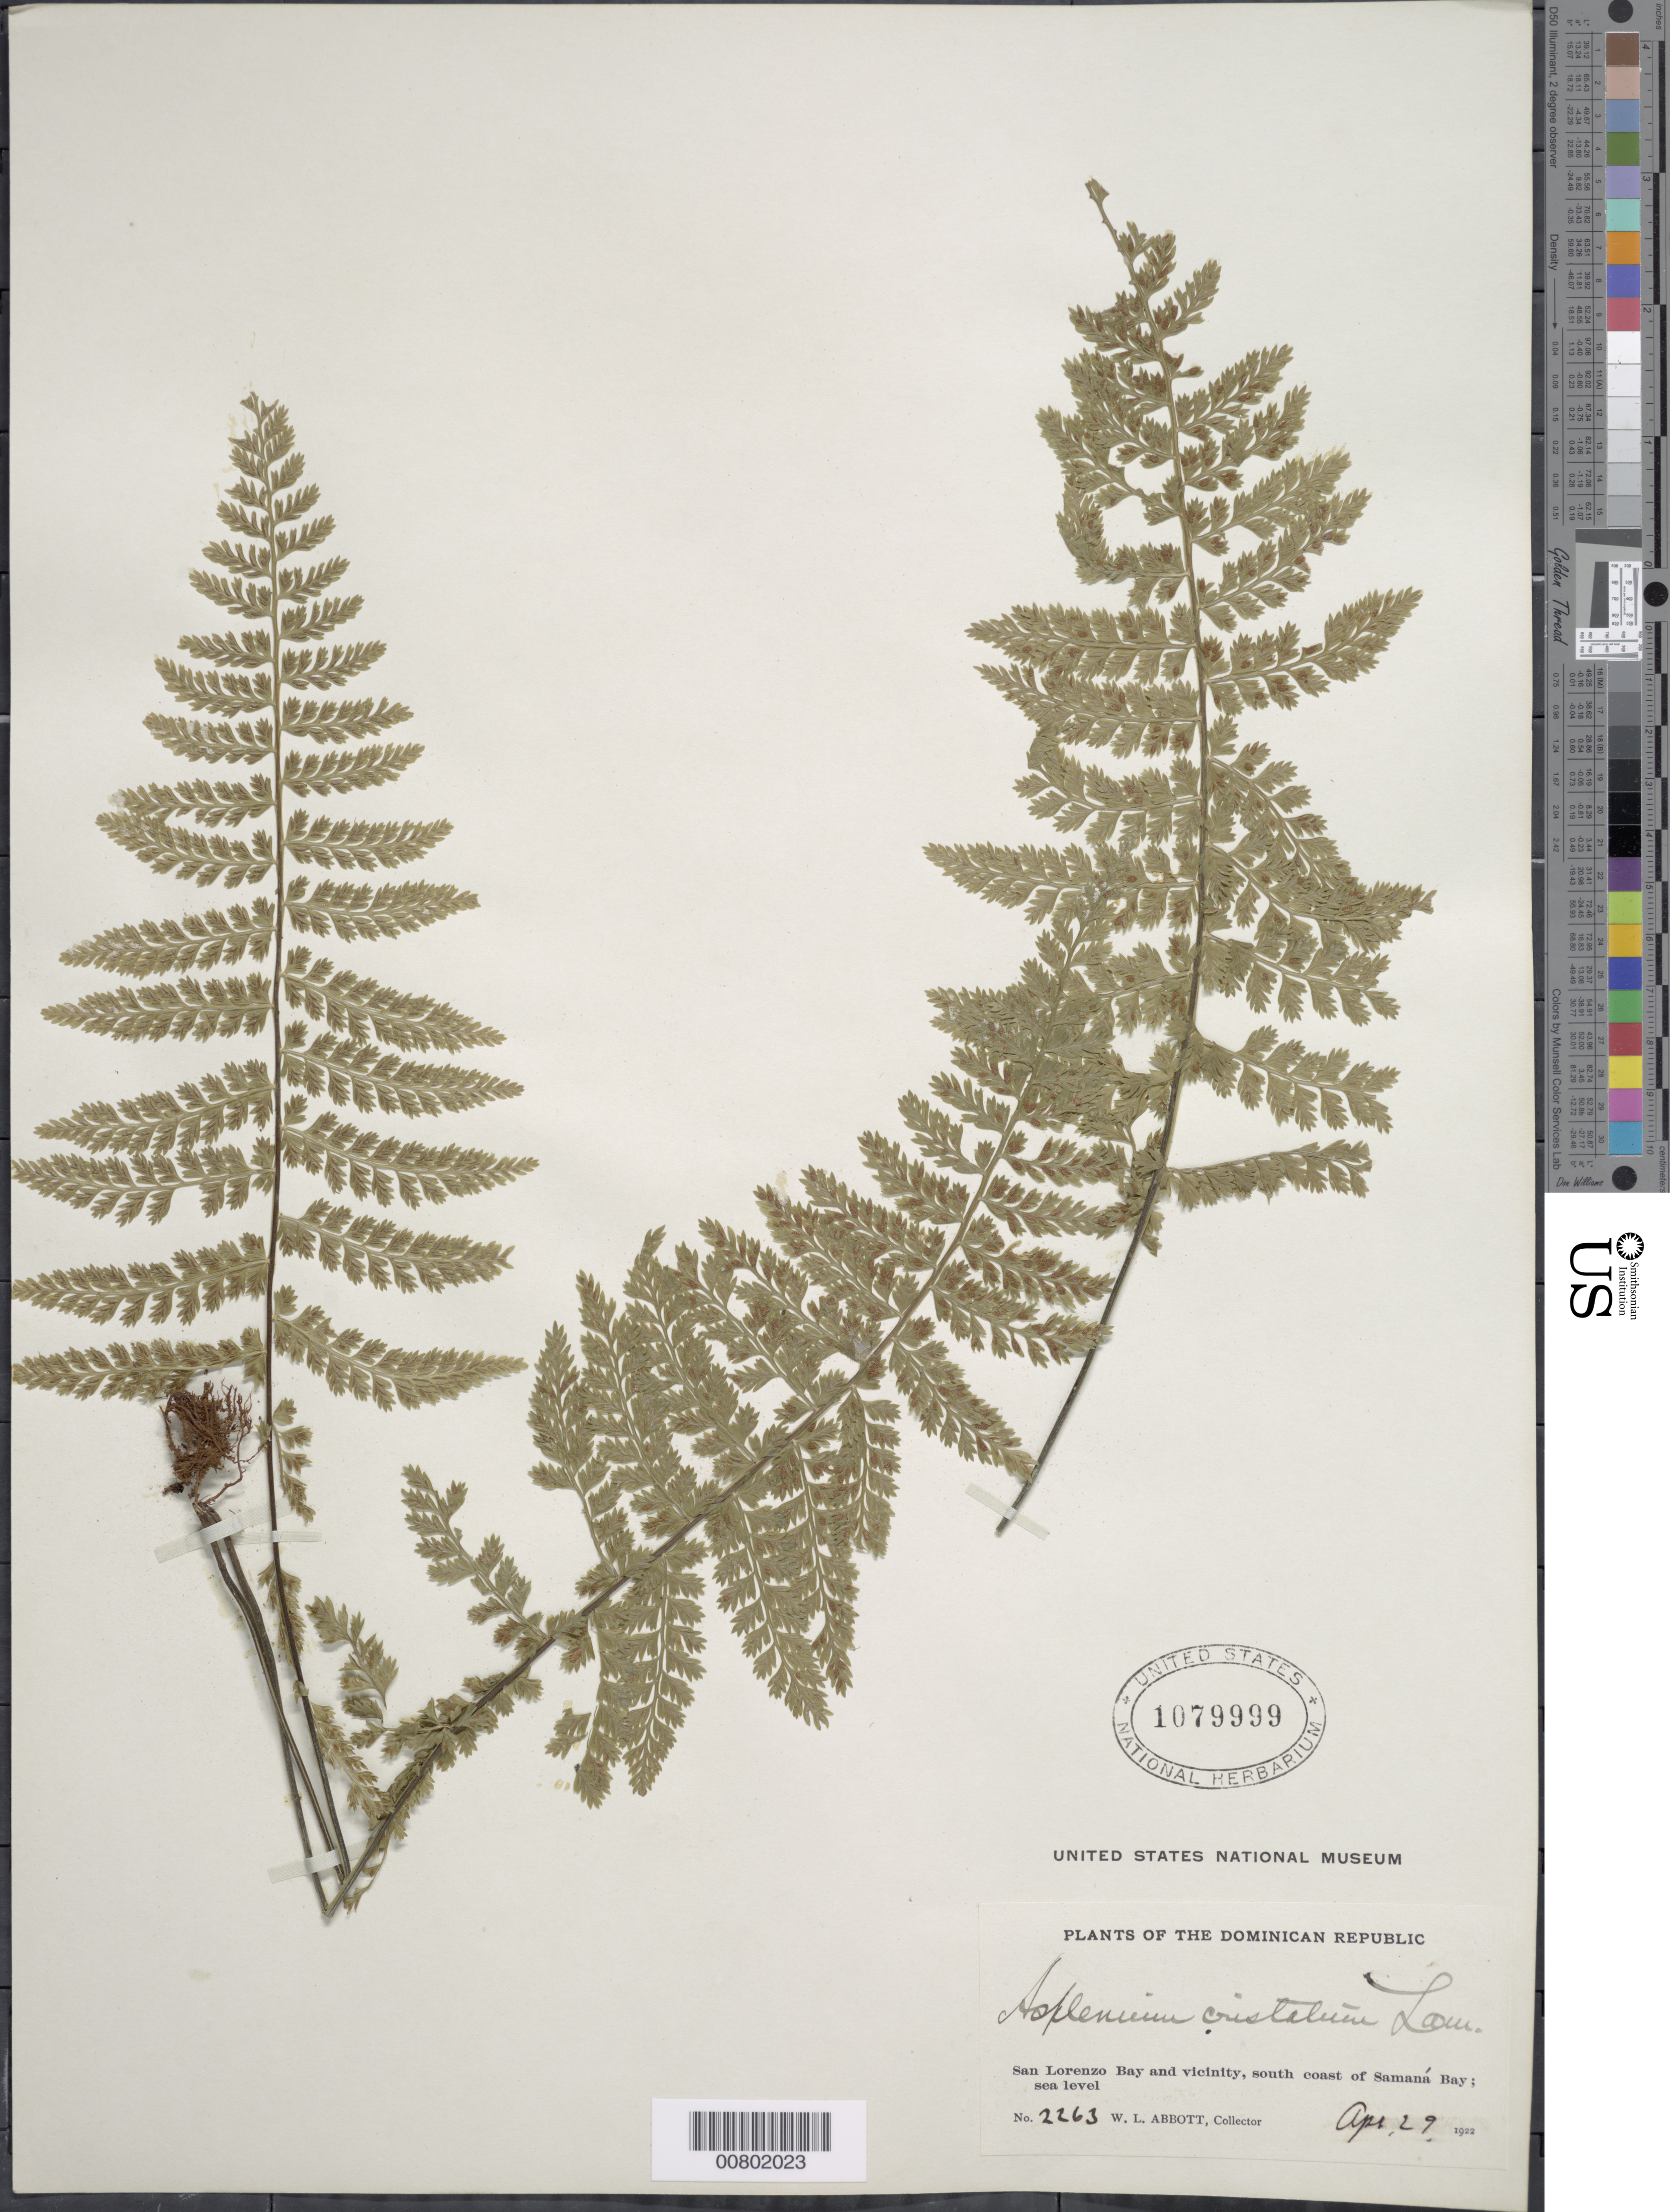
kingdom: Plantae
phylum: Tracheophyta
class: Polypodiopsida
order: Polypodiales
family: Aspleniaceae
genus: Asplenium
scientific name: Asplenium cristatum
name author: Lam.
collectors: W. L. Abbott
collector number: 2263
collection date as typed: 29 Apr 1922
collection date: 1922-04-29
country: Dominican Republic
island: Hispaniola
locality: San Lorenzo Bay and vicinity, S coast of Samaná Bay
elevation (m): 0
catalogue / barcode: US 1079999